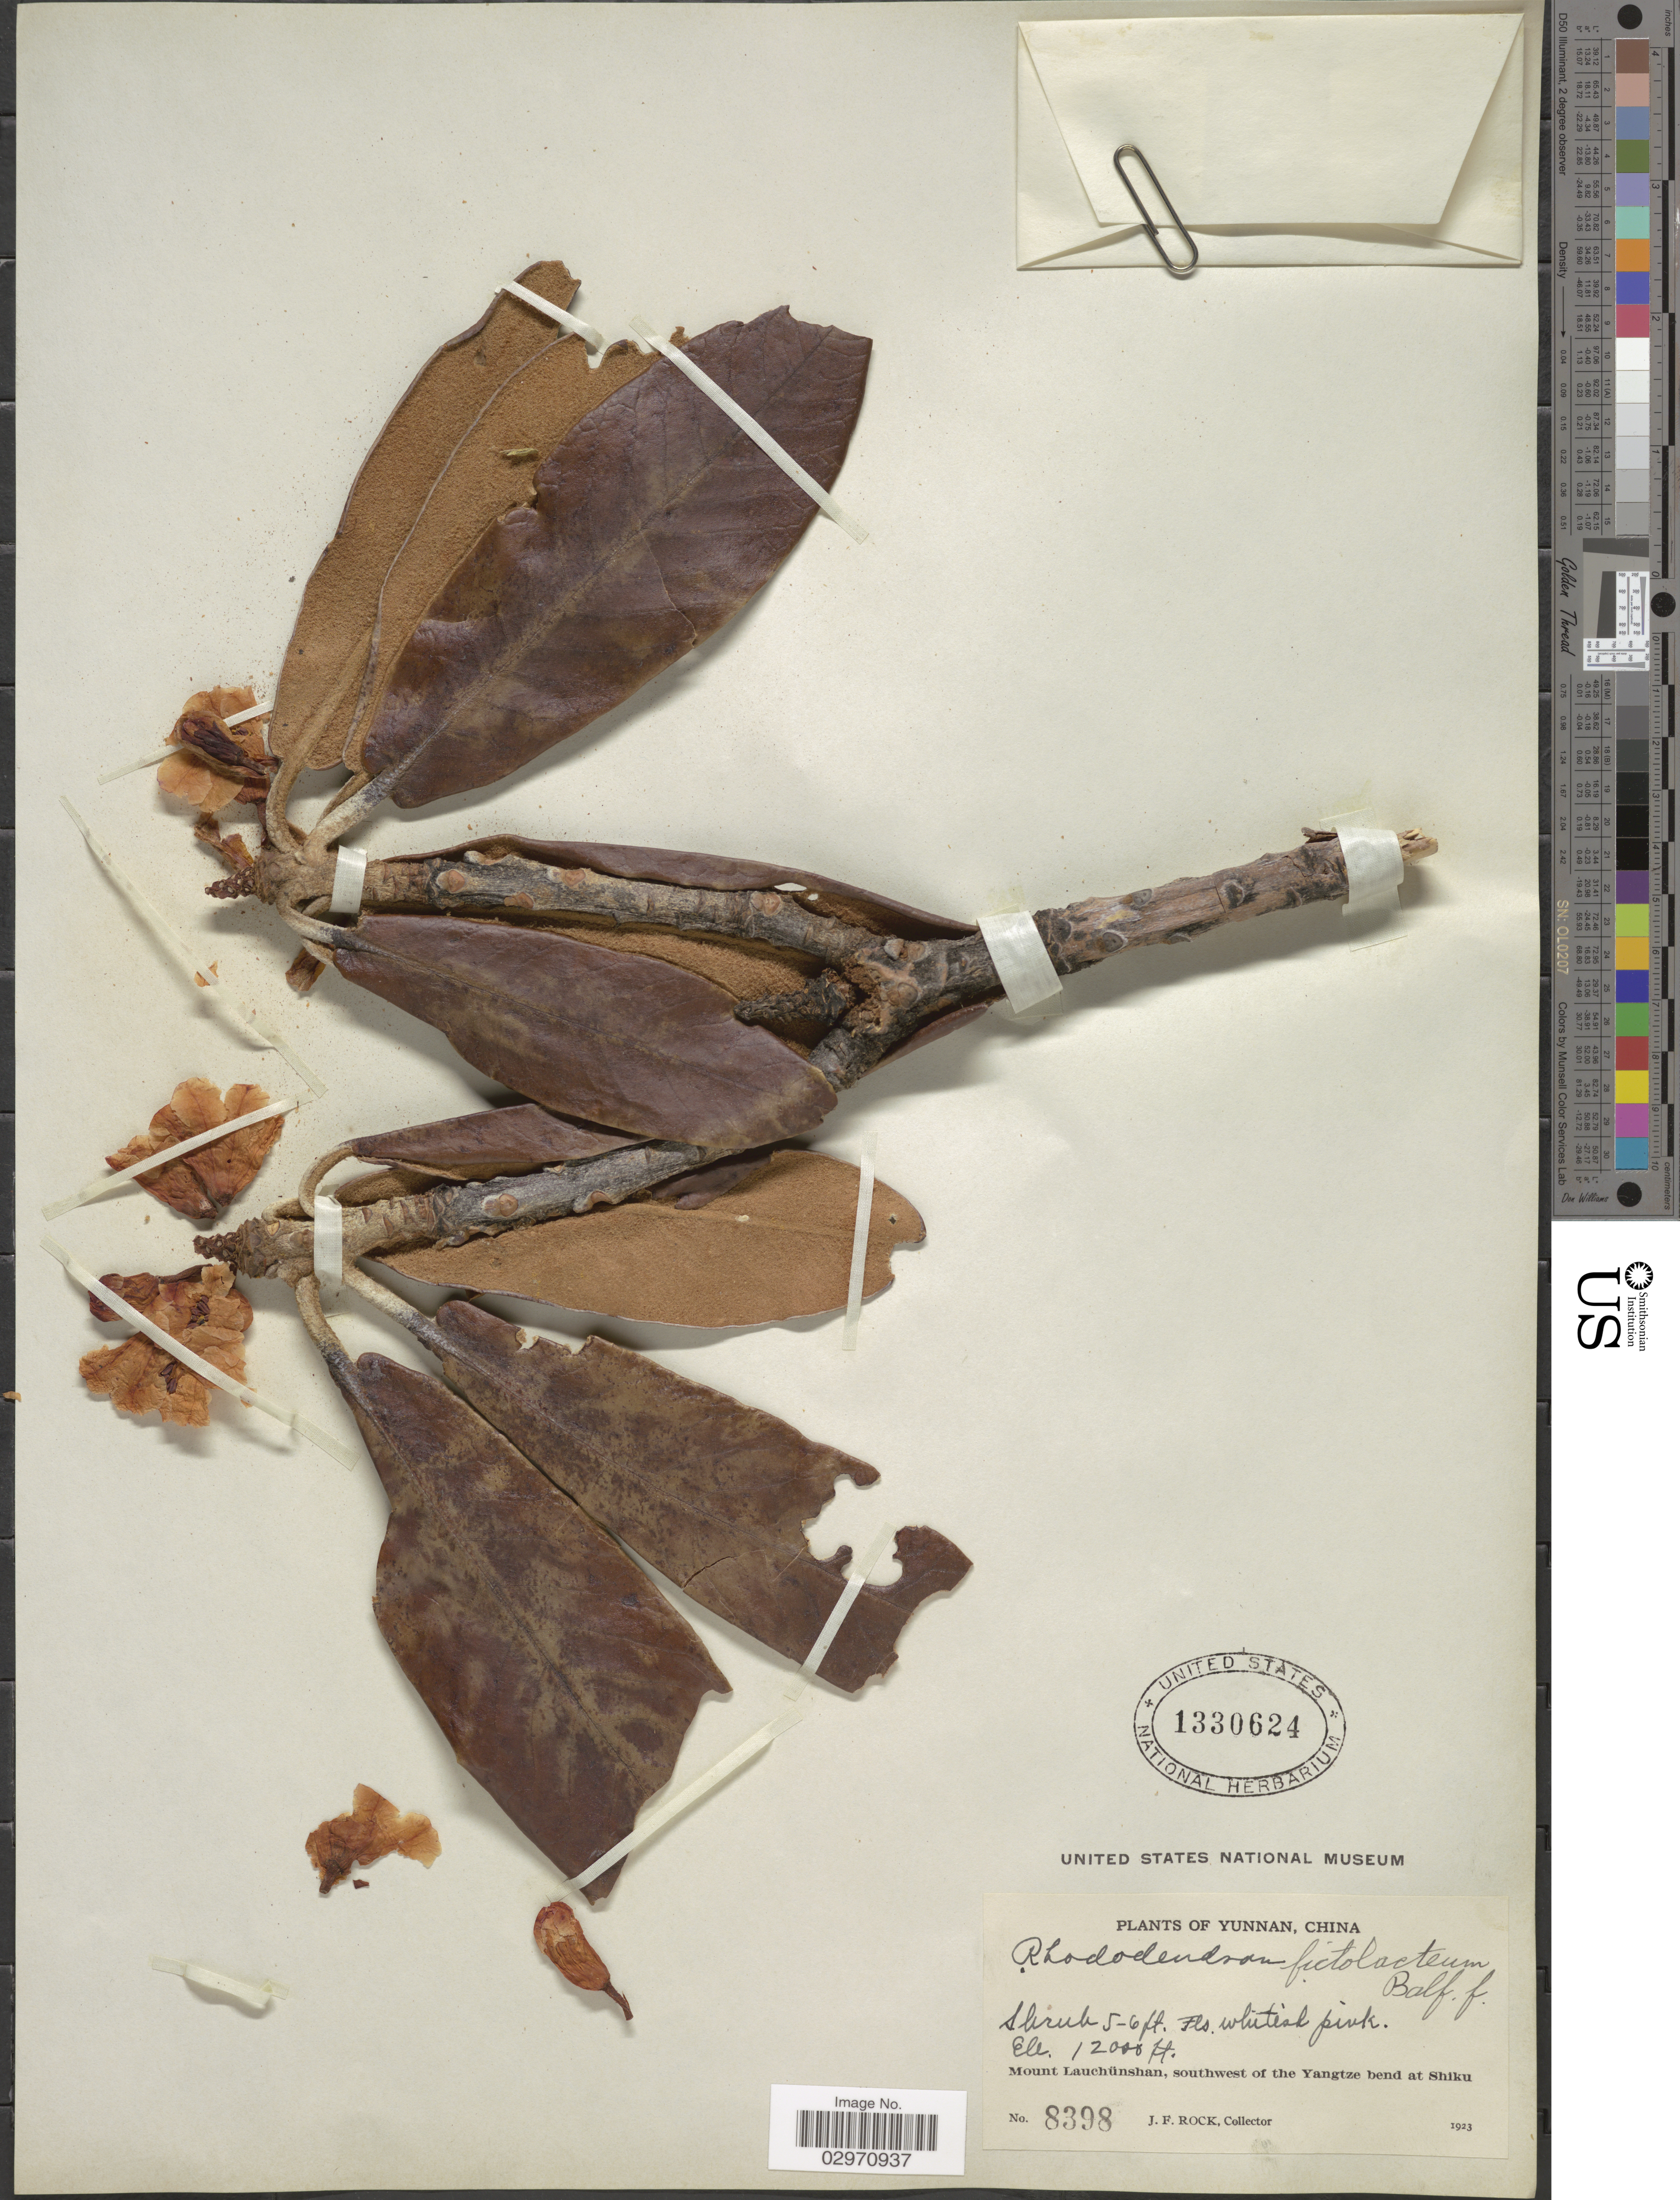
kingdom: Plantae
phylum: Tracheophyta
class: Magnoliopsida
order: Ericales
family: Ericaceae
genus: Rhododendron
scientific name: Rhododendron fictolacteum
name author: Balf. f.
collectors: J. Rock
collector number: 8398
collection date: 1923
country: China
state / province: Yunnan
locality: Mount Lauchünshan, southwest of the Yangtze bend at Shiku.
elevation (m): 3658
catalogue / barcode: US 1330624